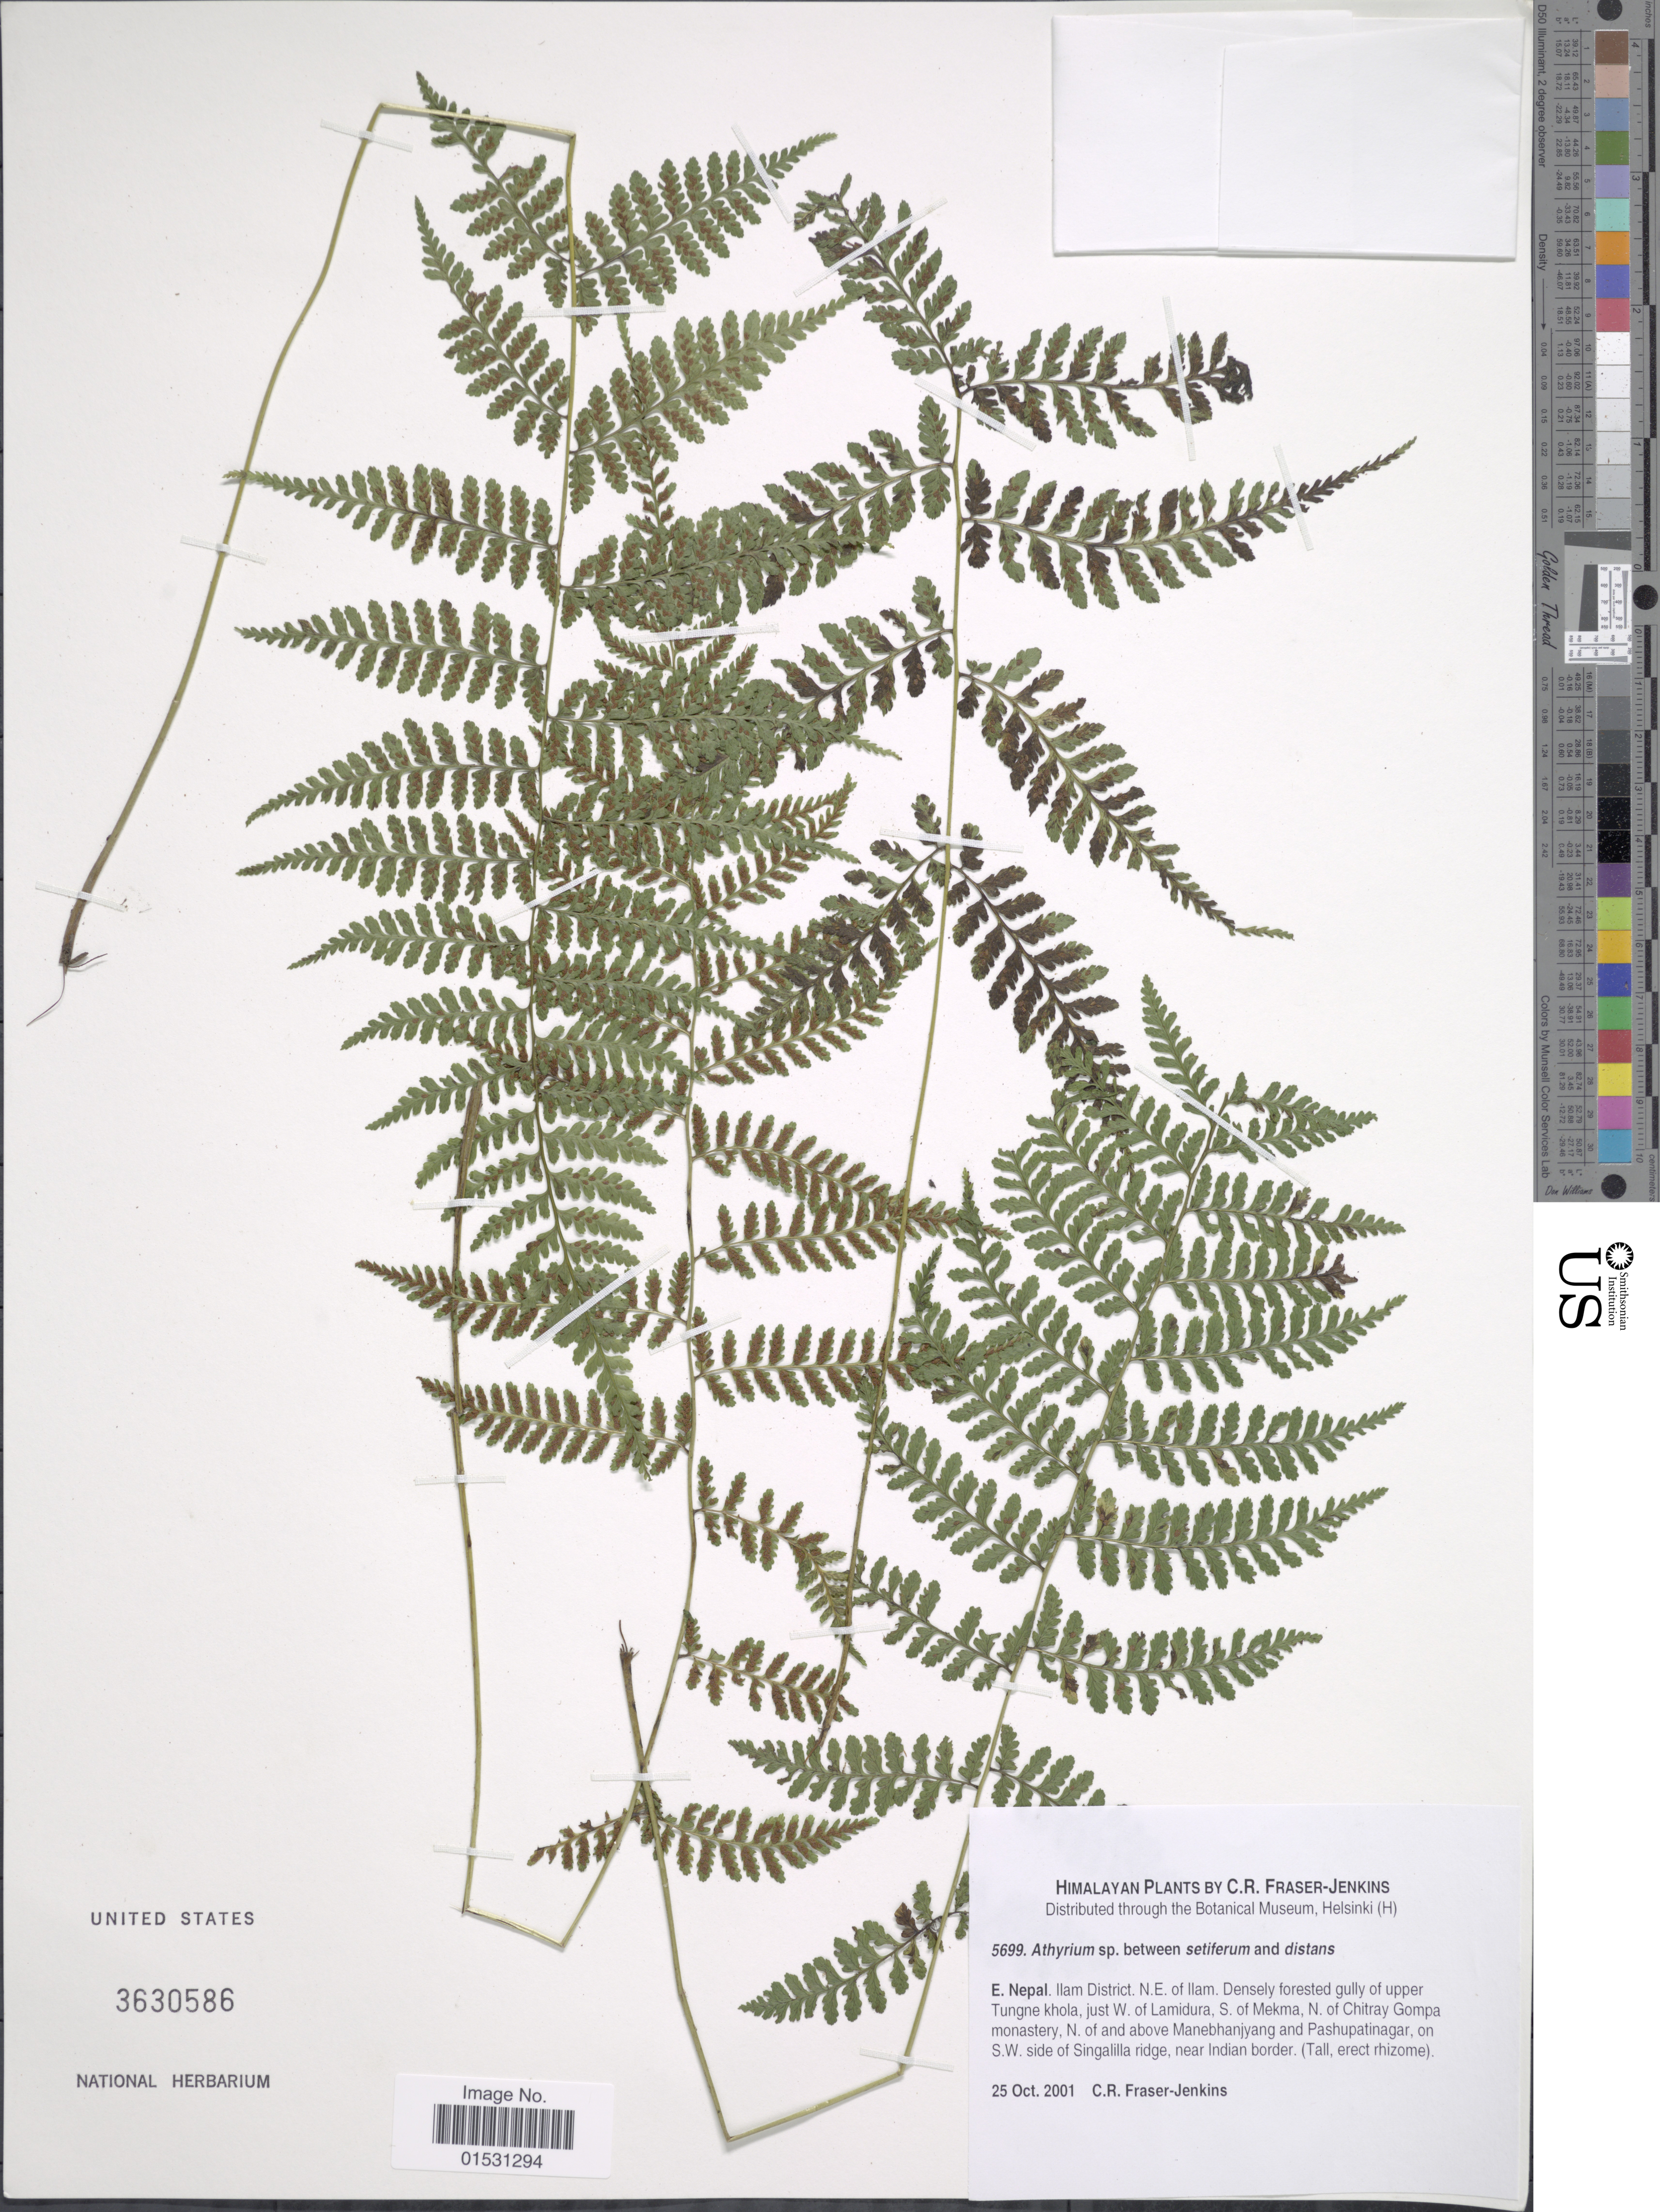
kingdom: Plantae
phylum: Tracheophyta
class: Polypodiopsida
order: Polypodiales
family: Athyriaceae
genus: Athyrium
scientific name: Athyrium sp.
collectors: C. R. Fraser-Jenkins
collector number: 5699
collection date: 2001-10-25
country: Nepal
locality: Himalayan. E. Nepal. Ilam District. N.E. of Ilam. Densely forested gully of upper Tungne khola, just W. of Lamidura, S. of Mekma, N. of Chitray Gompa monastery, N. of and above Manebhanjyang and Pashupatinagar, on S.W. side of Singalilla ridge, near Indian border.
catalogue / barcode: US 3630586